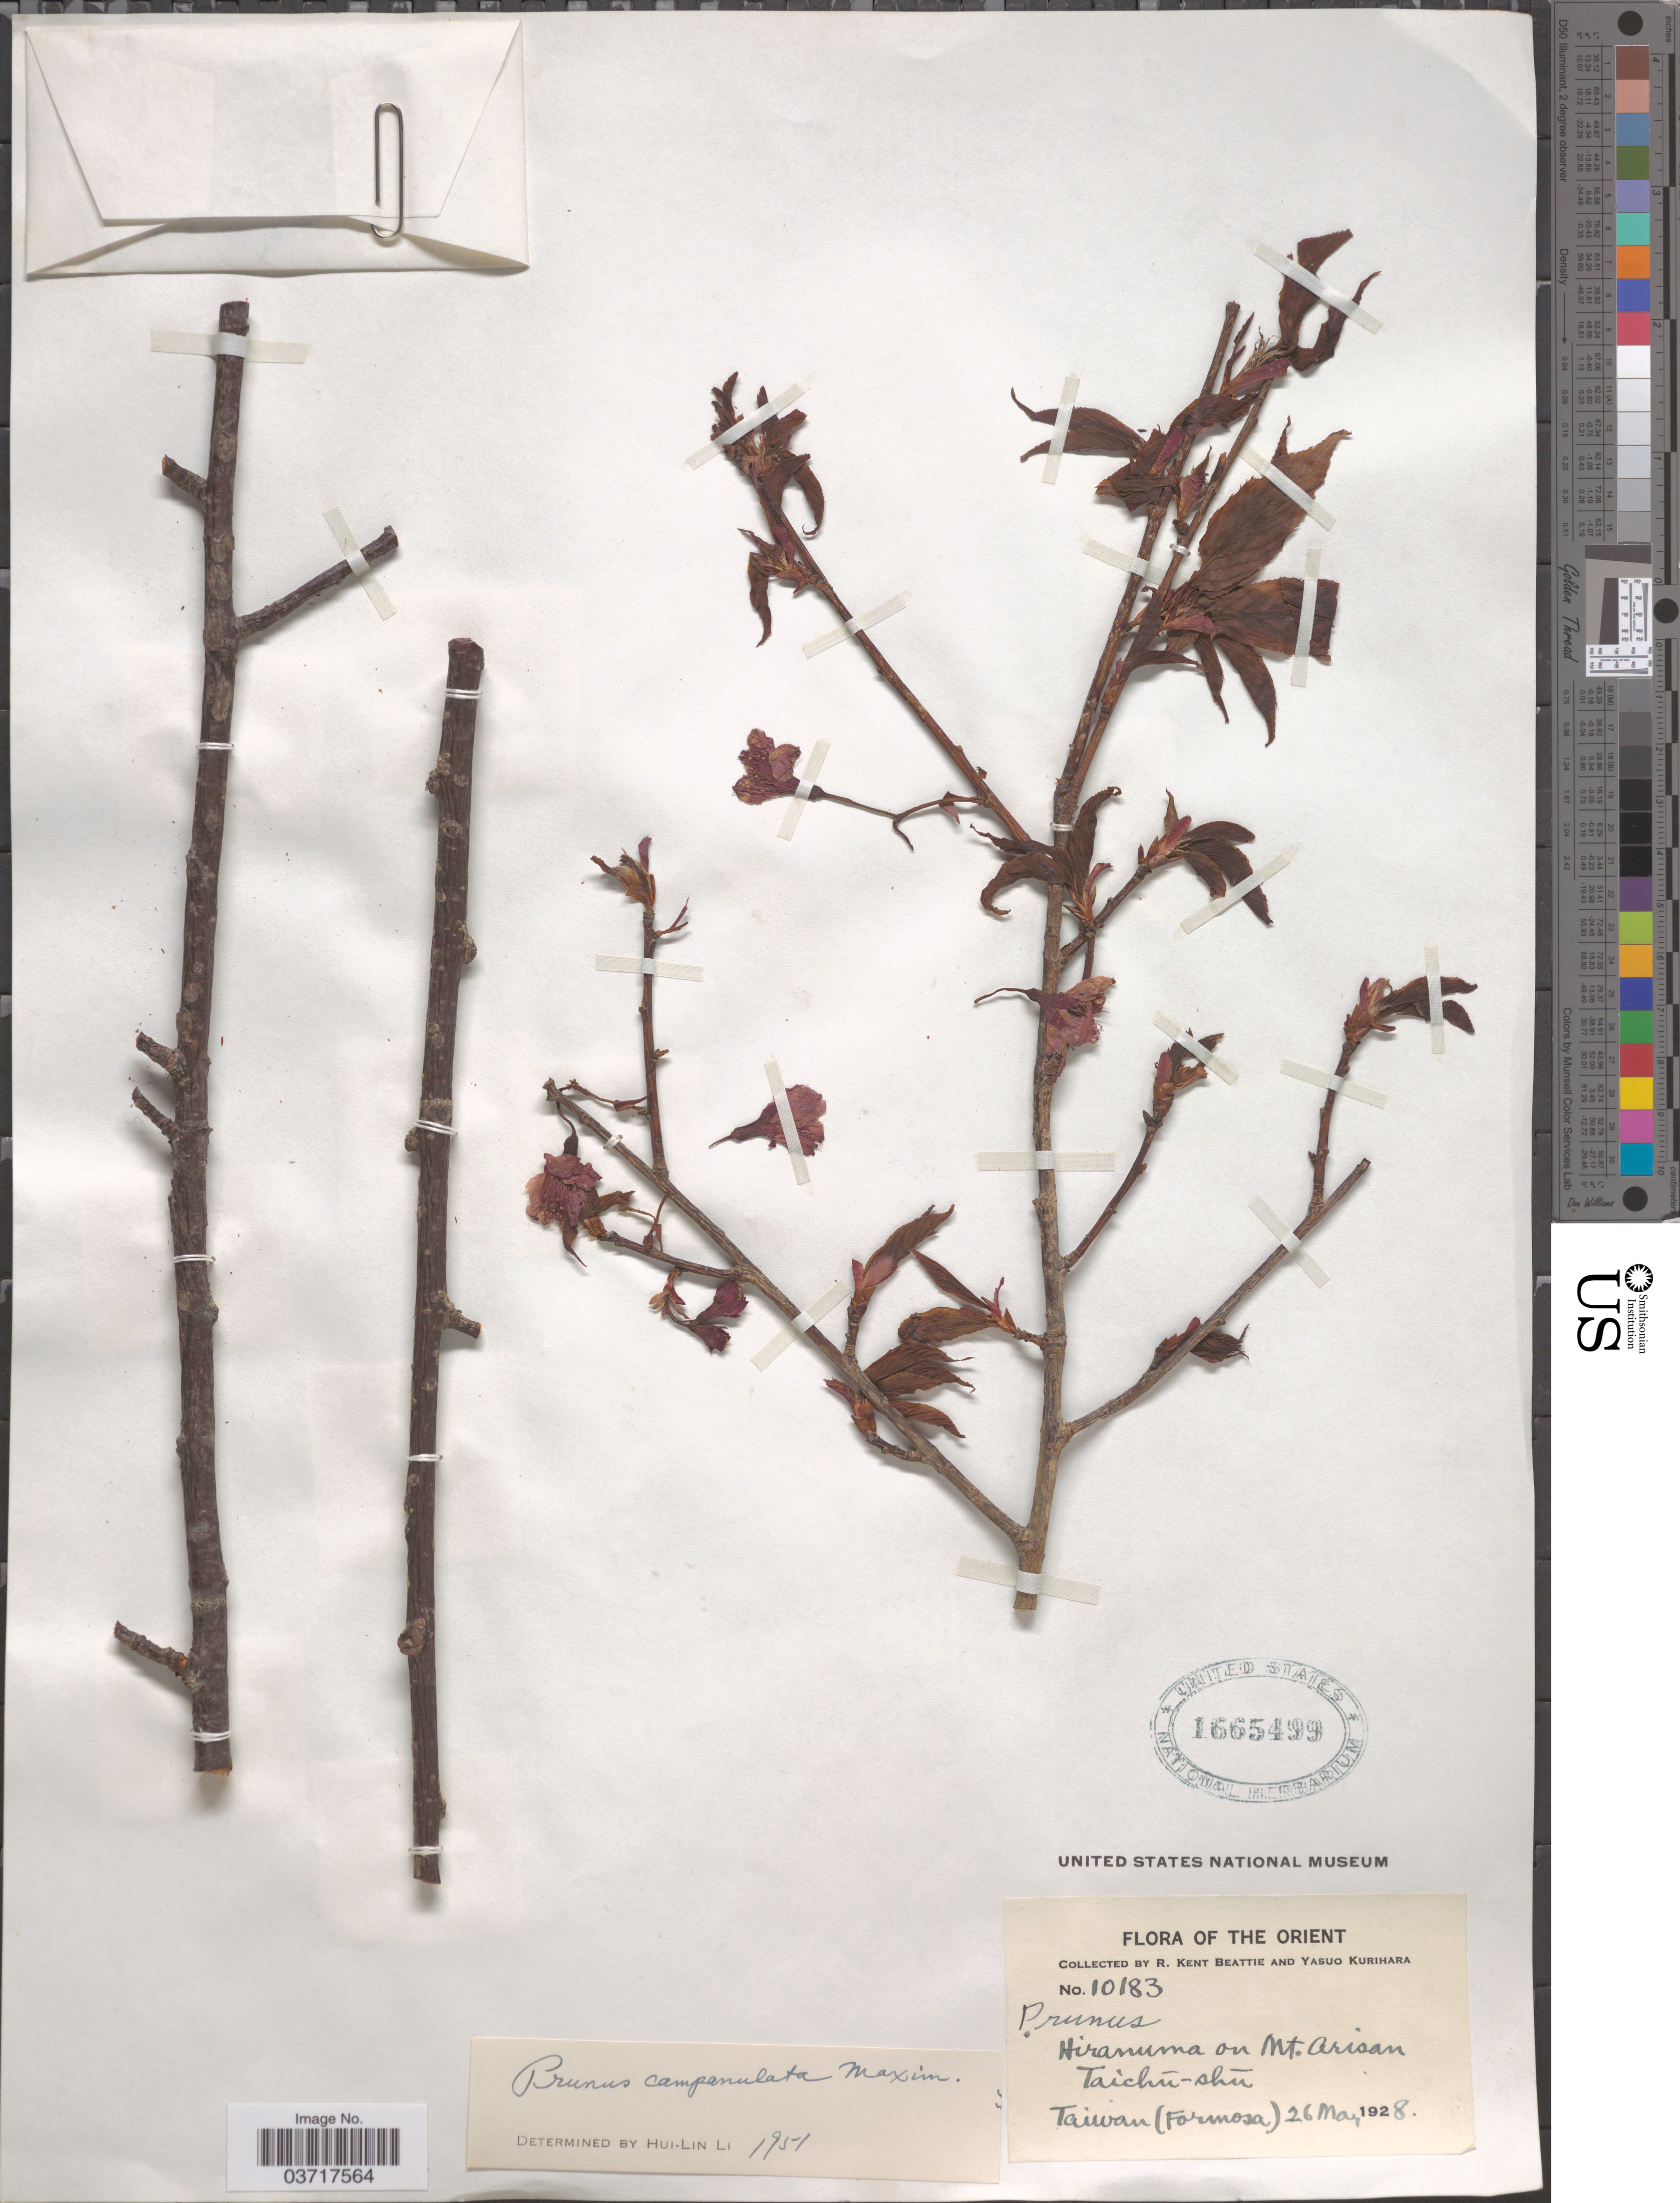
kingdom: Plantae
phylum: Tracheophyta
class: Magnoliopsida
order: Rosales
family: Rosaceae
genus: Prunus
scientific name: Prunus campanulata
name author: Maxim.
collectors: R. K. Beattie & Y. Kurihara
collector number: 10183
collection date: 1928-05-26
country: Taiwan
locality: Formosa. The Orient. Hiranuma on Mt. Arisan. Taichū-shū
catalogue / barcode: US 1665499